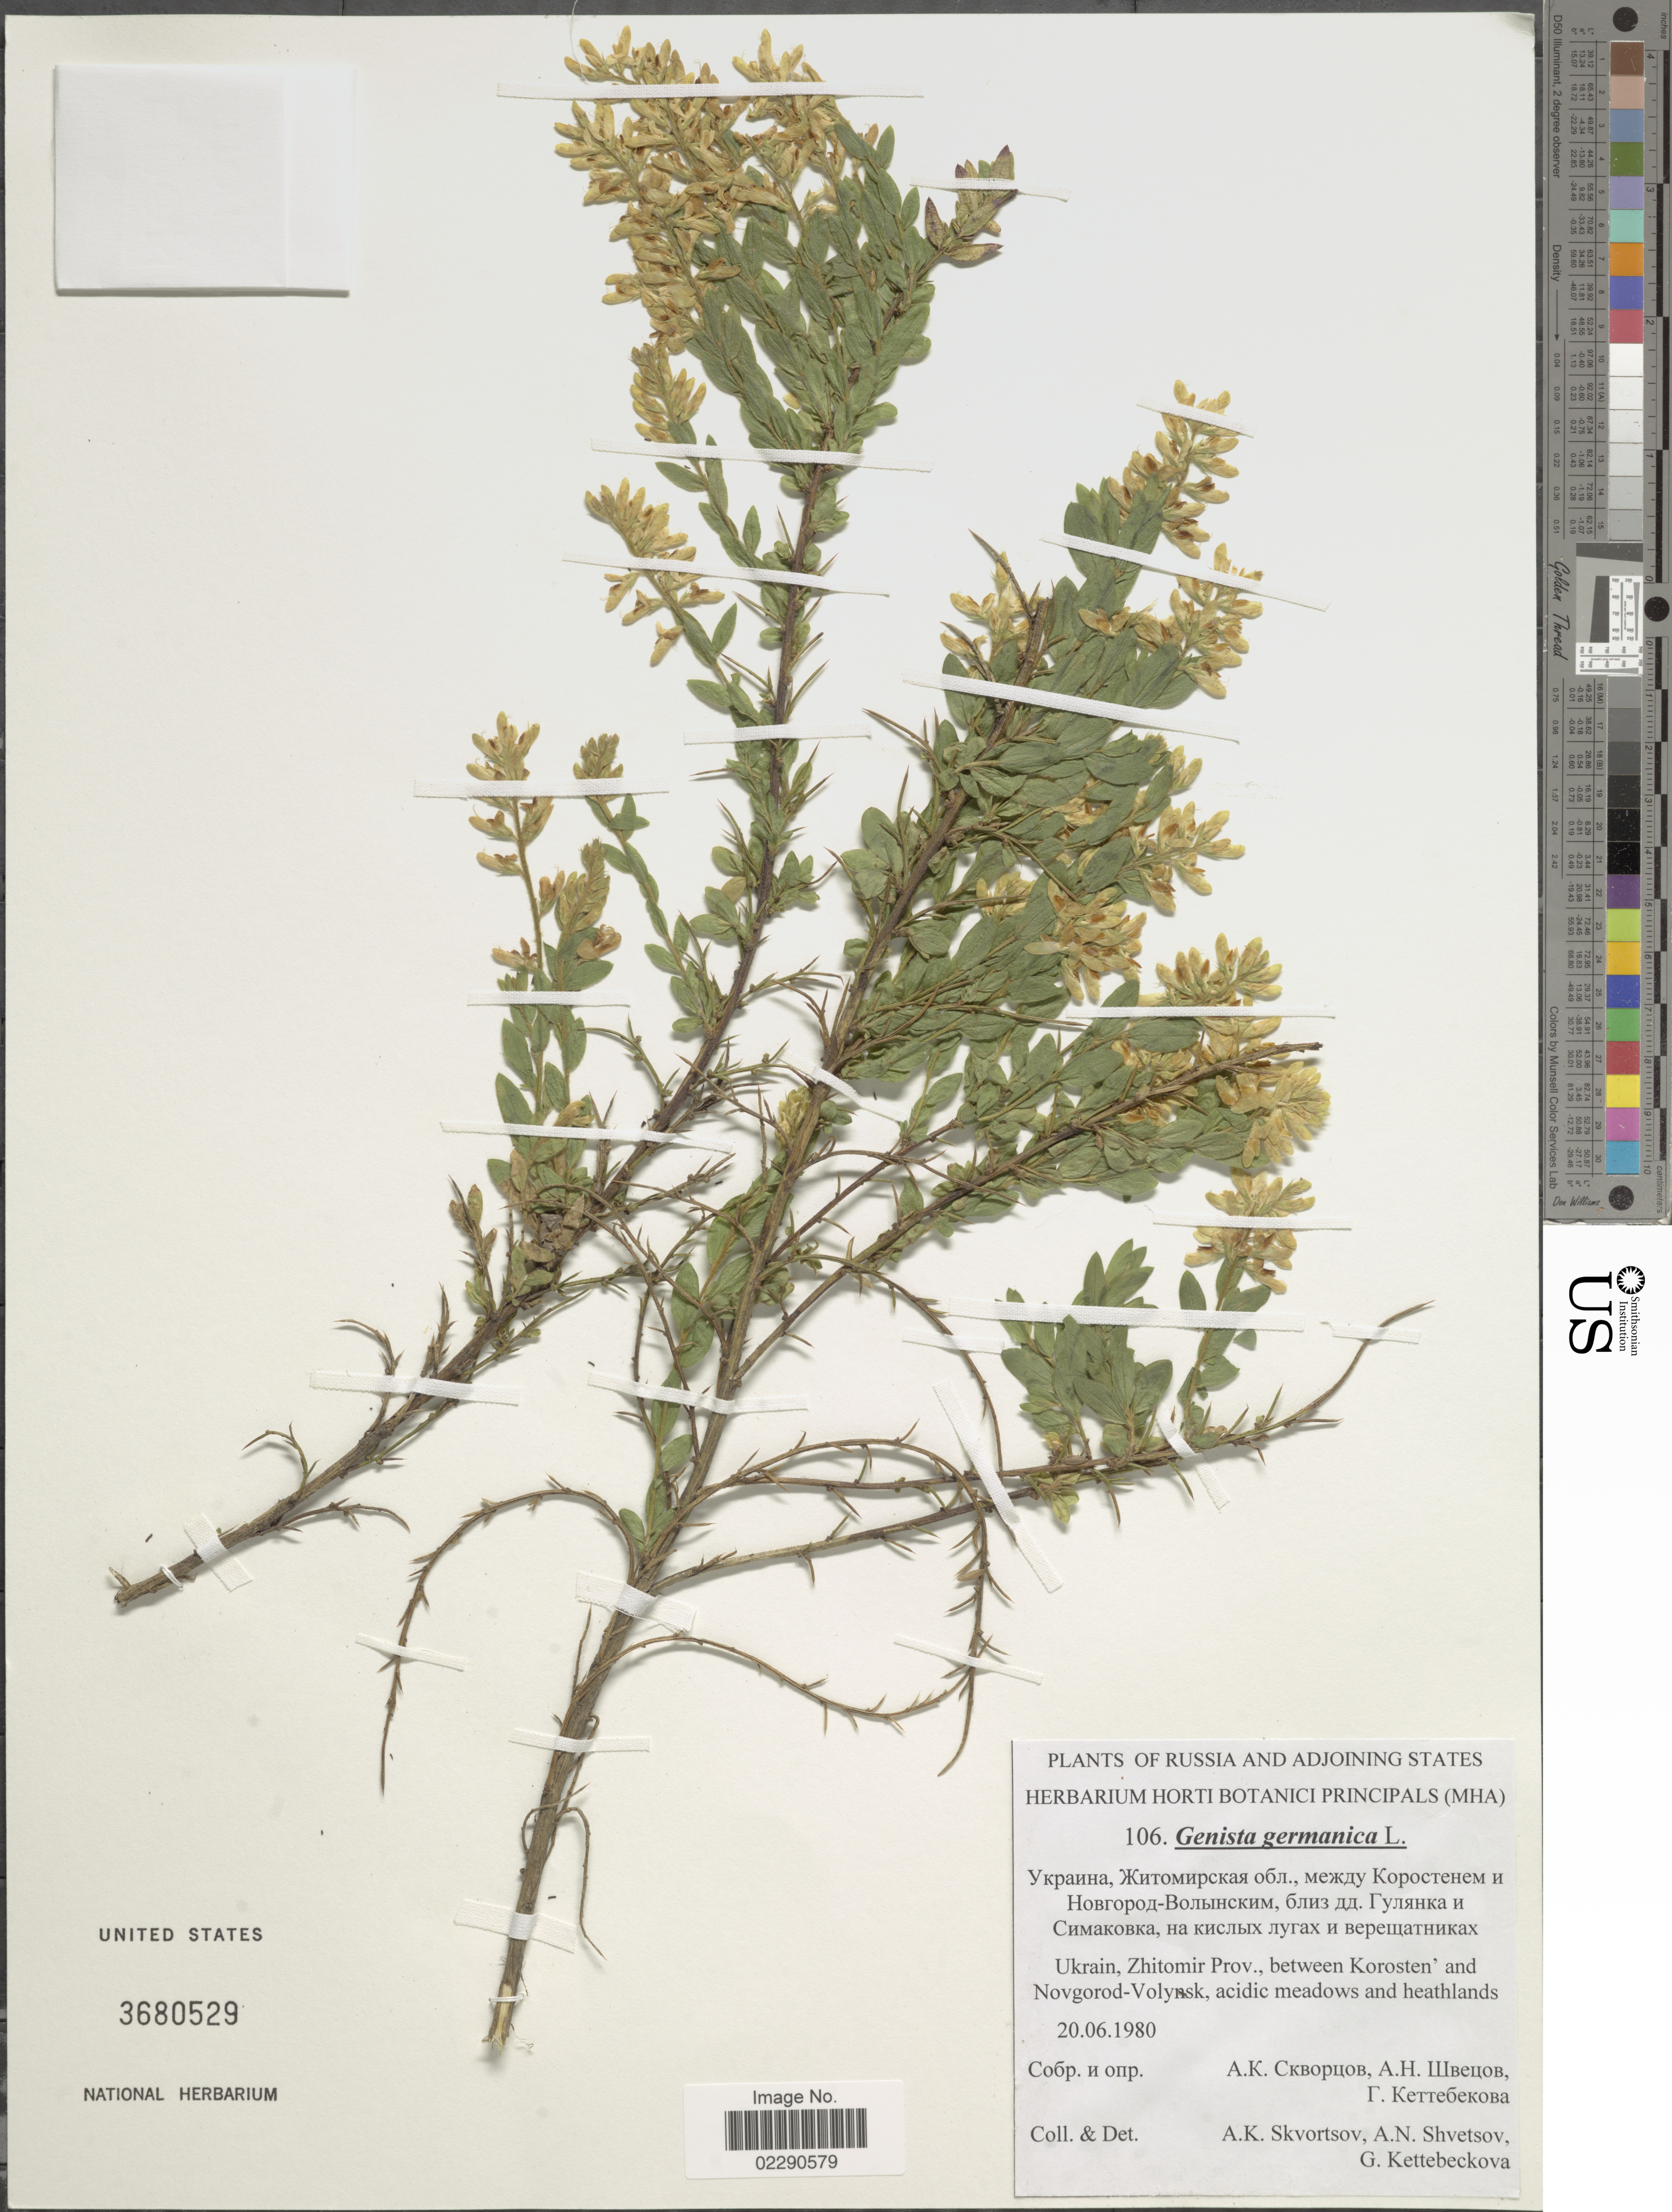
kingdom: Plantae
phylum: Tracheophyta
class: Magnoliopsida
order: Fabales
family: Fabaceae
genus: Genista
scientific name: Genista germanica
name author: L.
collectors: A. K. Skvortsov, A. Shvetsov & G. Kettebeckova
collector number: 106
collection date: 1980-06-20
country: Ukraine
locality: Zhitomir Prov., between Korosten and Novgorod-Volysk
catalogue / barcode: US 3680529